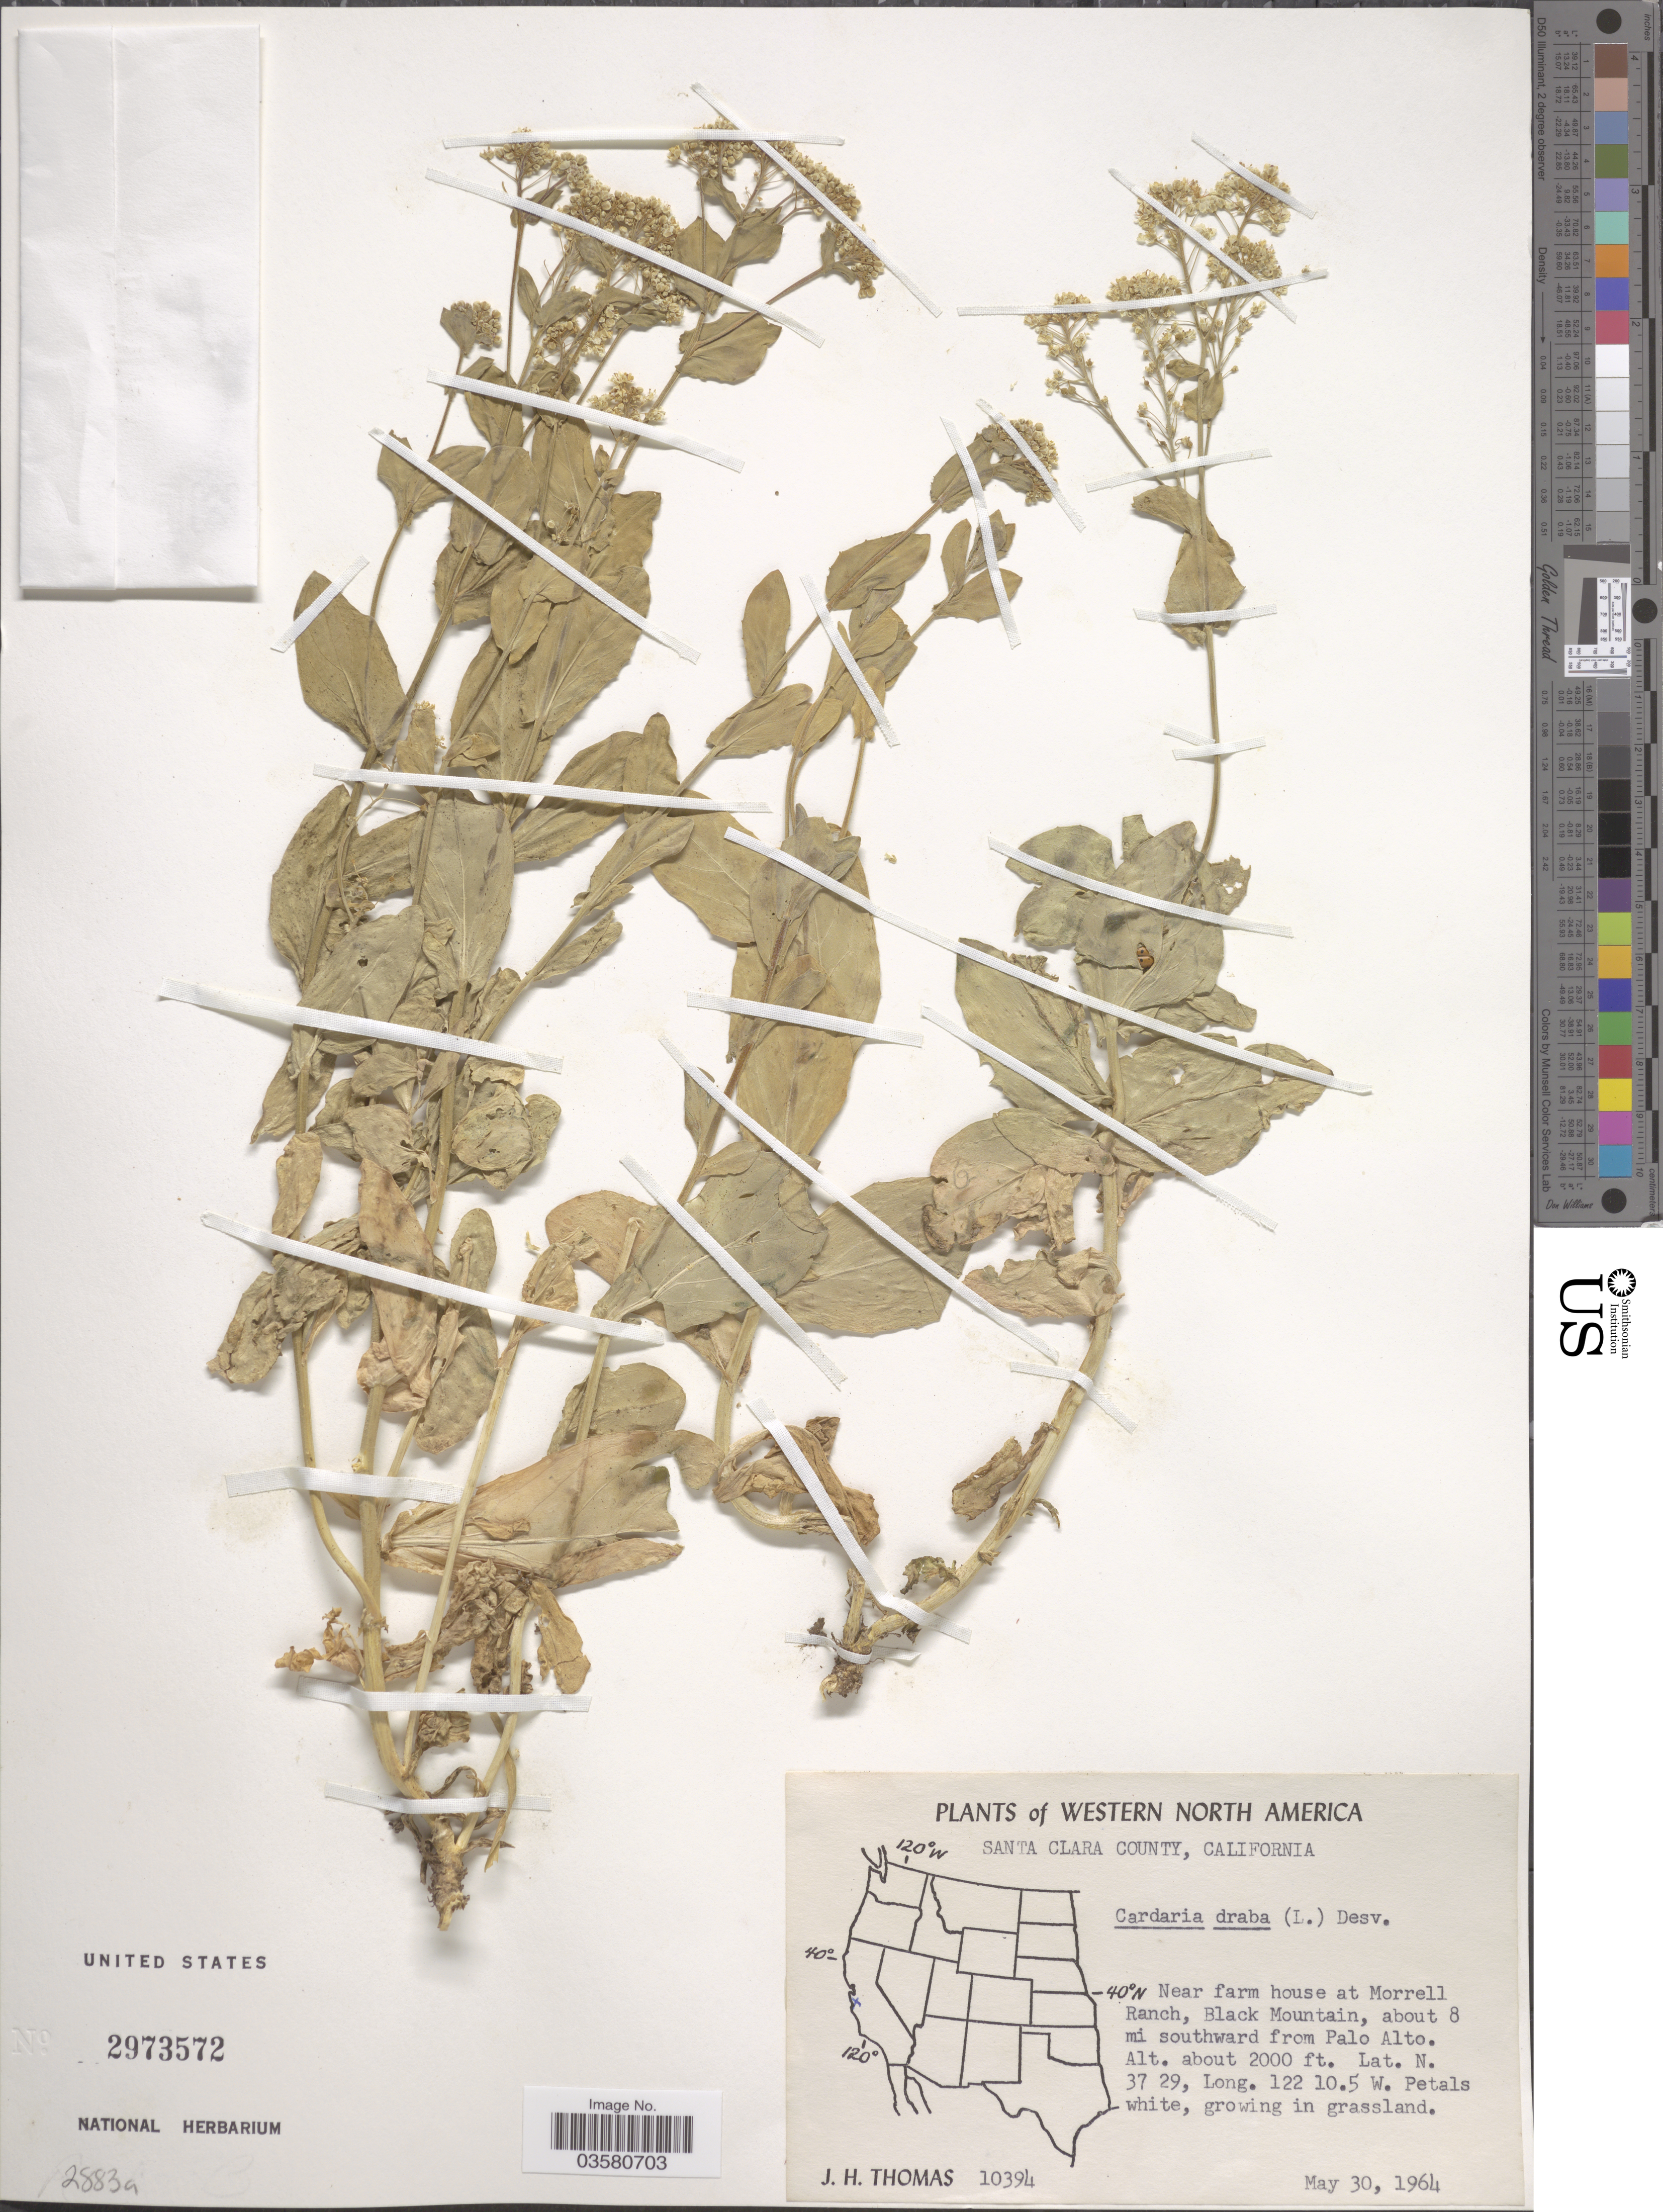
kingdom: Plantae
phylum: Tracheophyta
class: Magnoliopsida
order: Brassicales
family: Brassicaceae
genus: Lepidium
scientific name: Lepidium draba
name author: L.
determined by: Strong, M. T., (US), Smithsonian Institution - National Museum of Natural History (UNITED STATES)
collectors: J. H. Thomas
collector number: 10394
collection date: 1964-05-30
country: United States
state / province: California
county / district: Santa Clara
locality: Western North America. Santa Clara County. Near farm house at Morrell Ranch, Black Mountain, about 8 mi southward from Palo Alto.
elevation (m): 610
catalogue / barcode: US 2973572